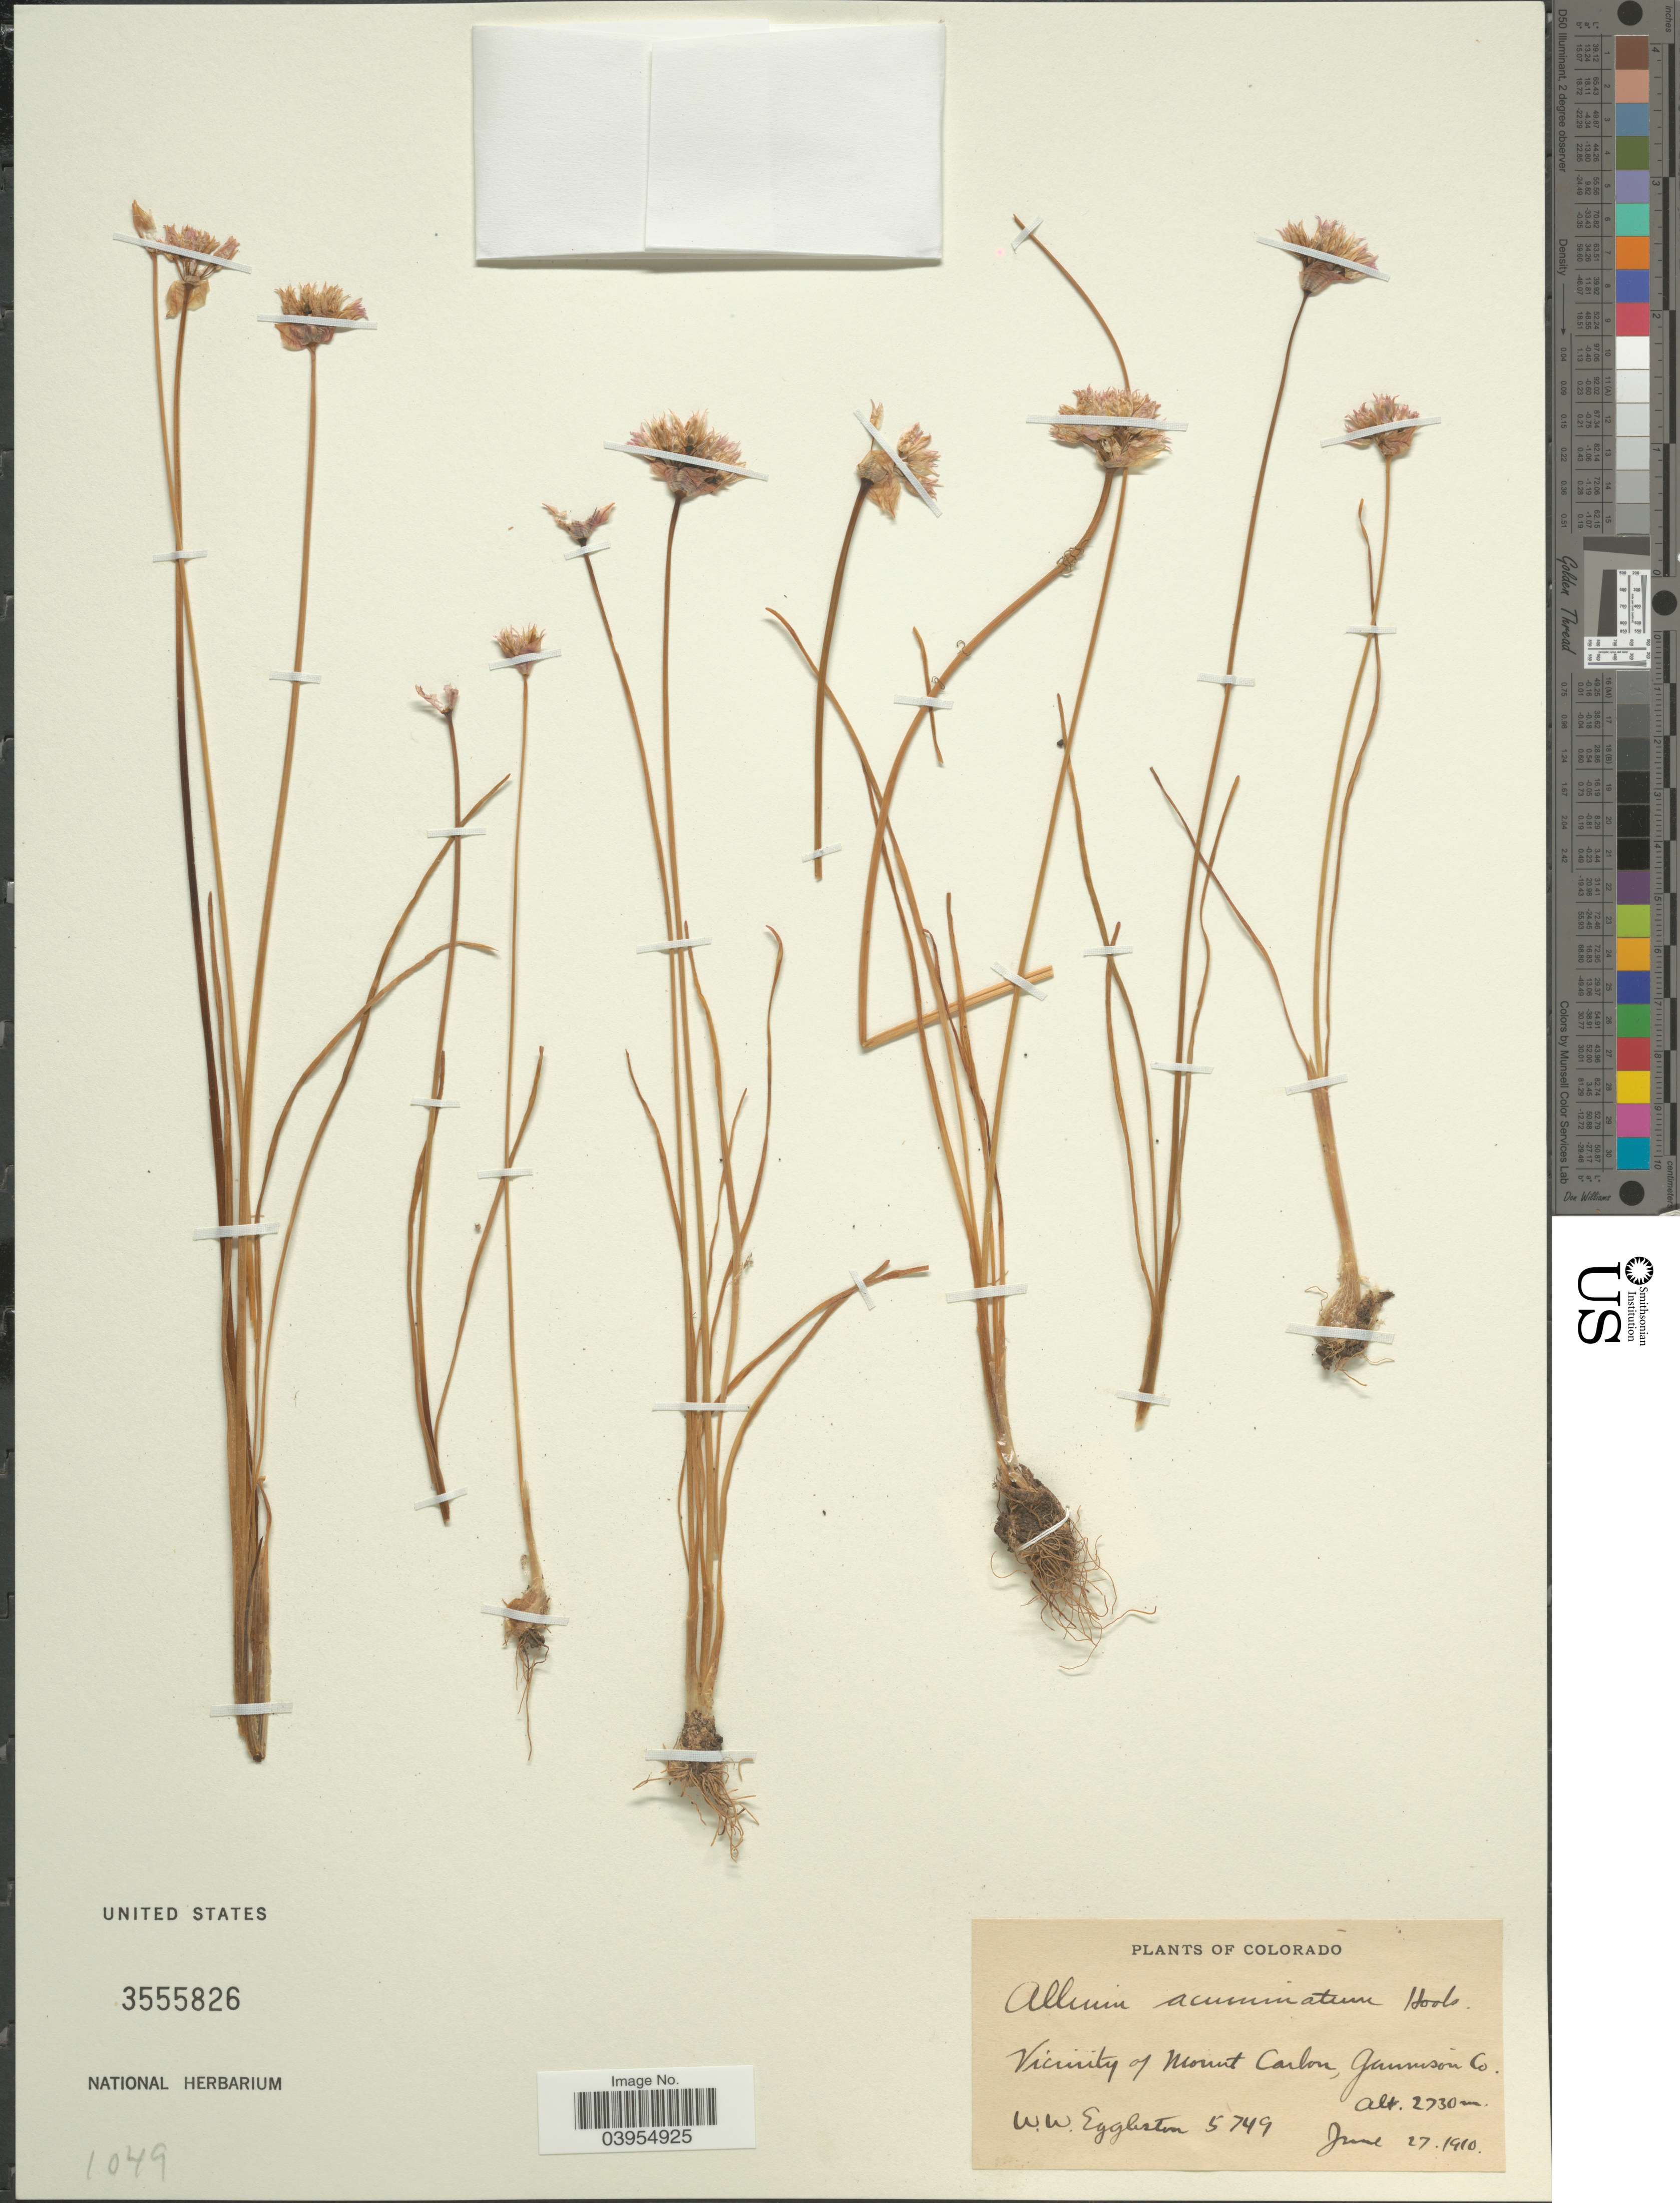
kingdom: Plantae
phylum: Tracheophyta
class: Liliopsida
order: Asparagales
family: Amaryllidaceae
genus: Allium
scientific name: Allium acuminatum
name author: Hook.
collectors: W. W. Eggleston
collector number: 5749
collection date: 1910-06-27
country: United States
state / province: Colorado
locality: Vicinity of Mount Carlton, Gunnison Co.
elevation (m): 2730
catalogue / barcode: US 3555826